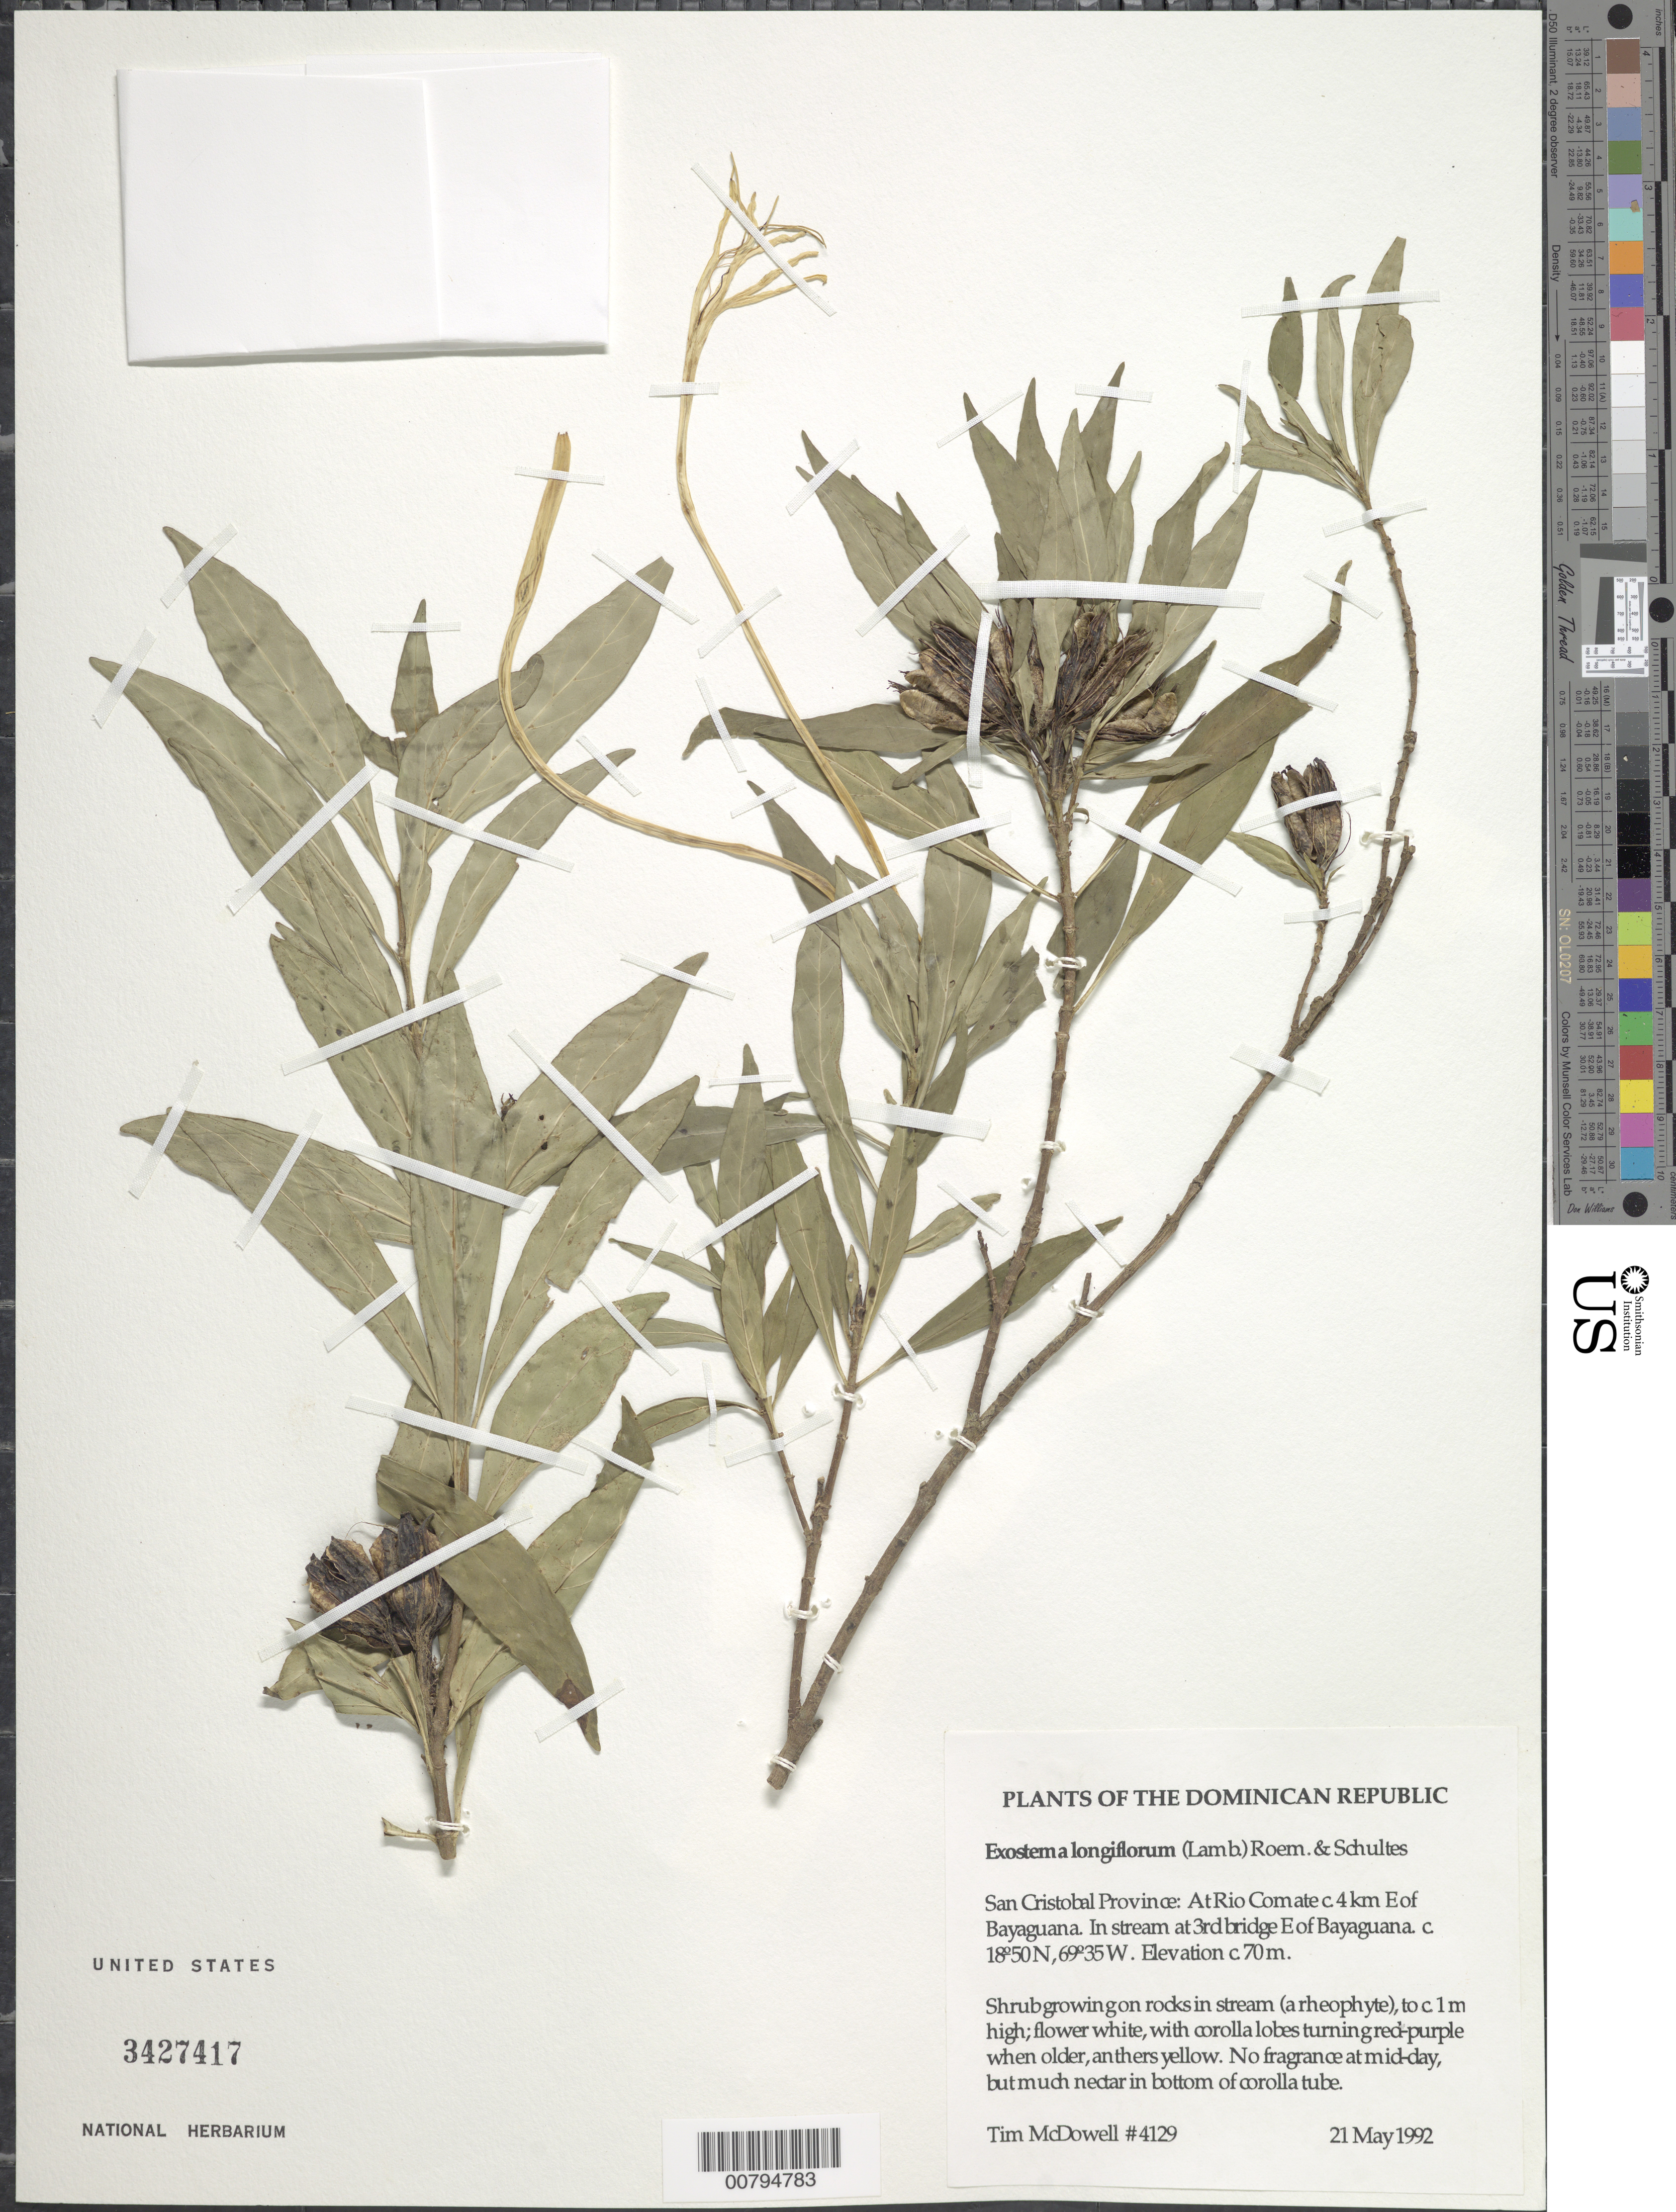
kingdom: Plantae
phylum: Tracheophyta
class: Magnoliopsida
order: Gentianales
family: Rubiaceae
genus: Exostema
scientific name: Exostema longiflorum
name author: (Lamb.) Roem. & Schult.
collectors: T. McDowell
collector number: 4129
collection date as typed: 21 May 1992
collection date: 1992-05-21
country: Dominican Republic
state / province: San Cristóbal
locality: At Rio Comate c. 4 km E of Bayaguana. In water at 3rd bridge E of Bayaguana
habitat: On rocks in stream (a rheophyte)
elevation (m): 70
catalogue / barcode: US 3427417